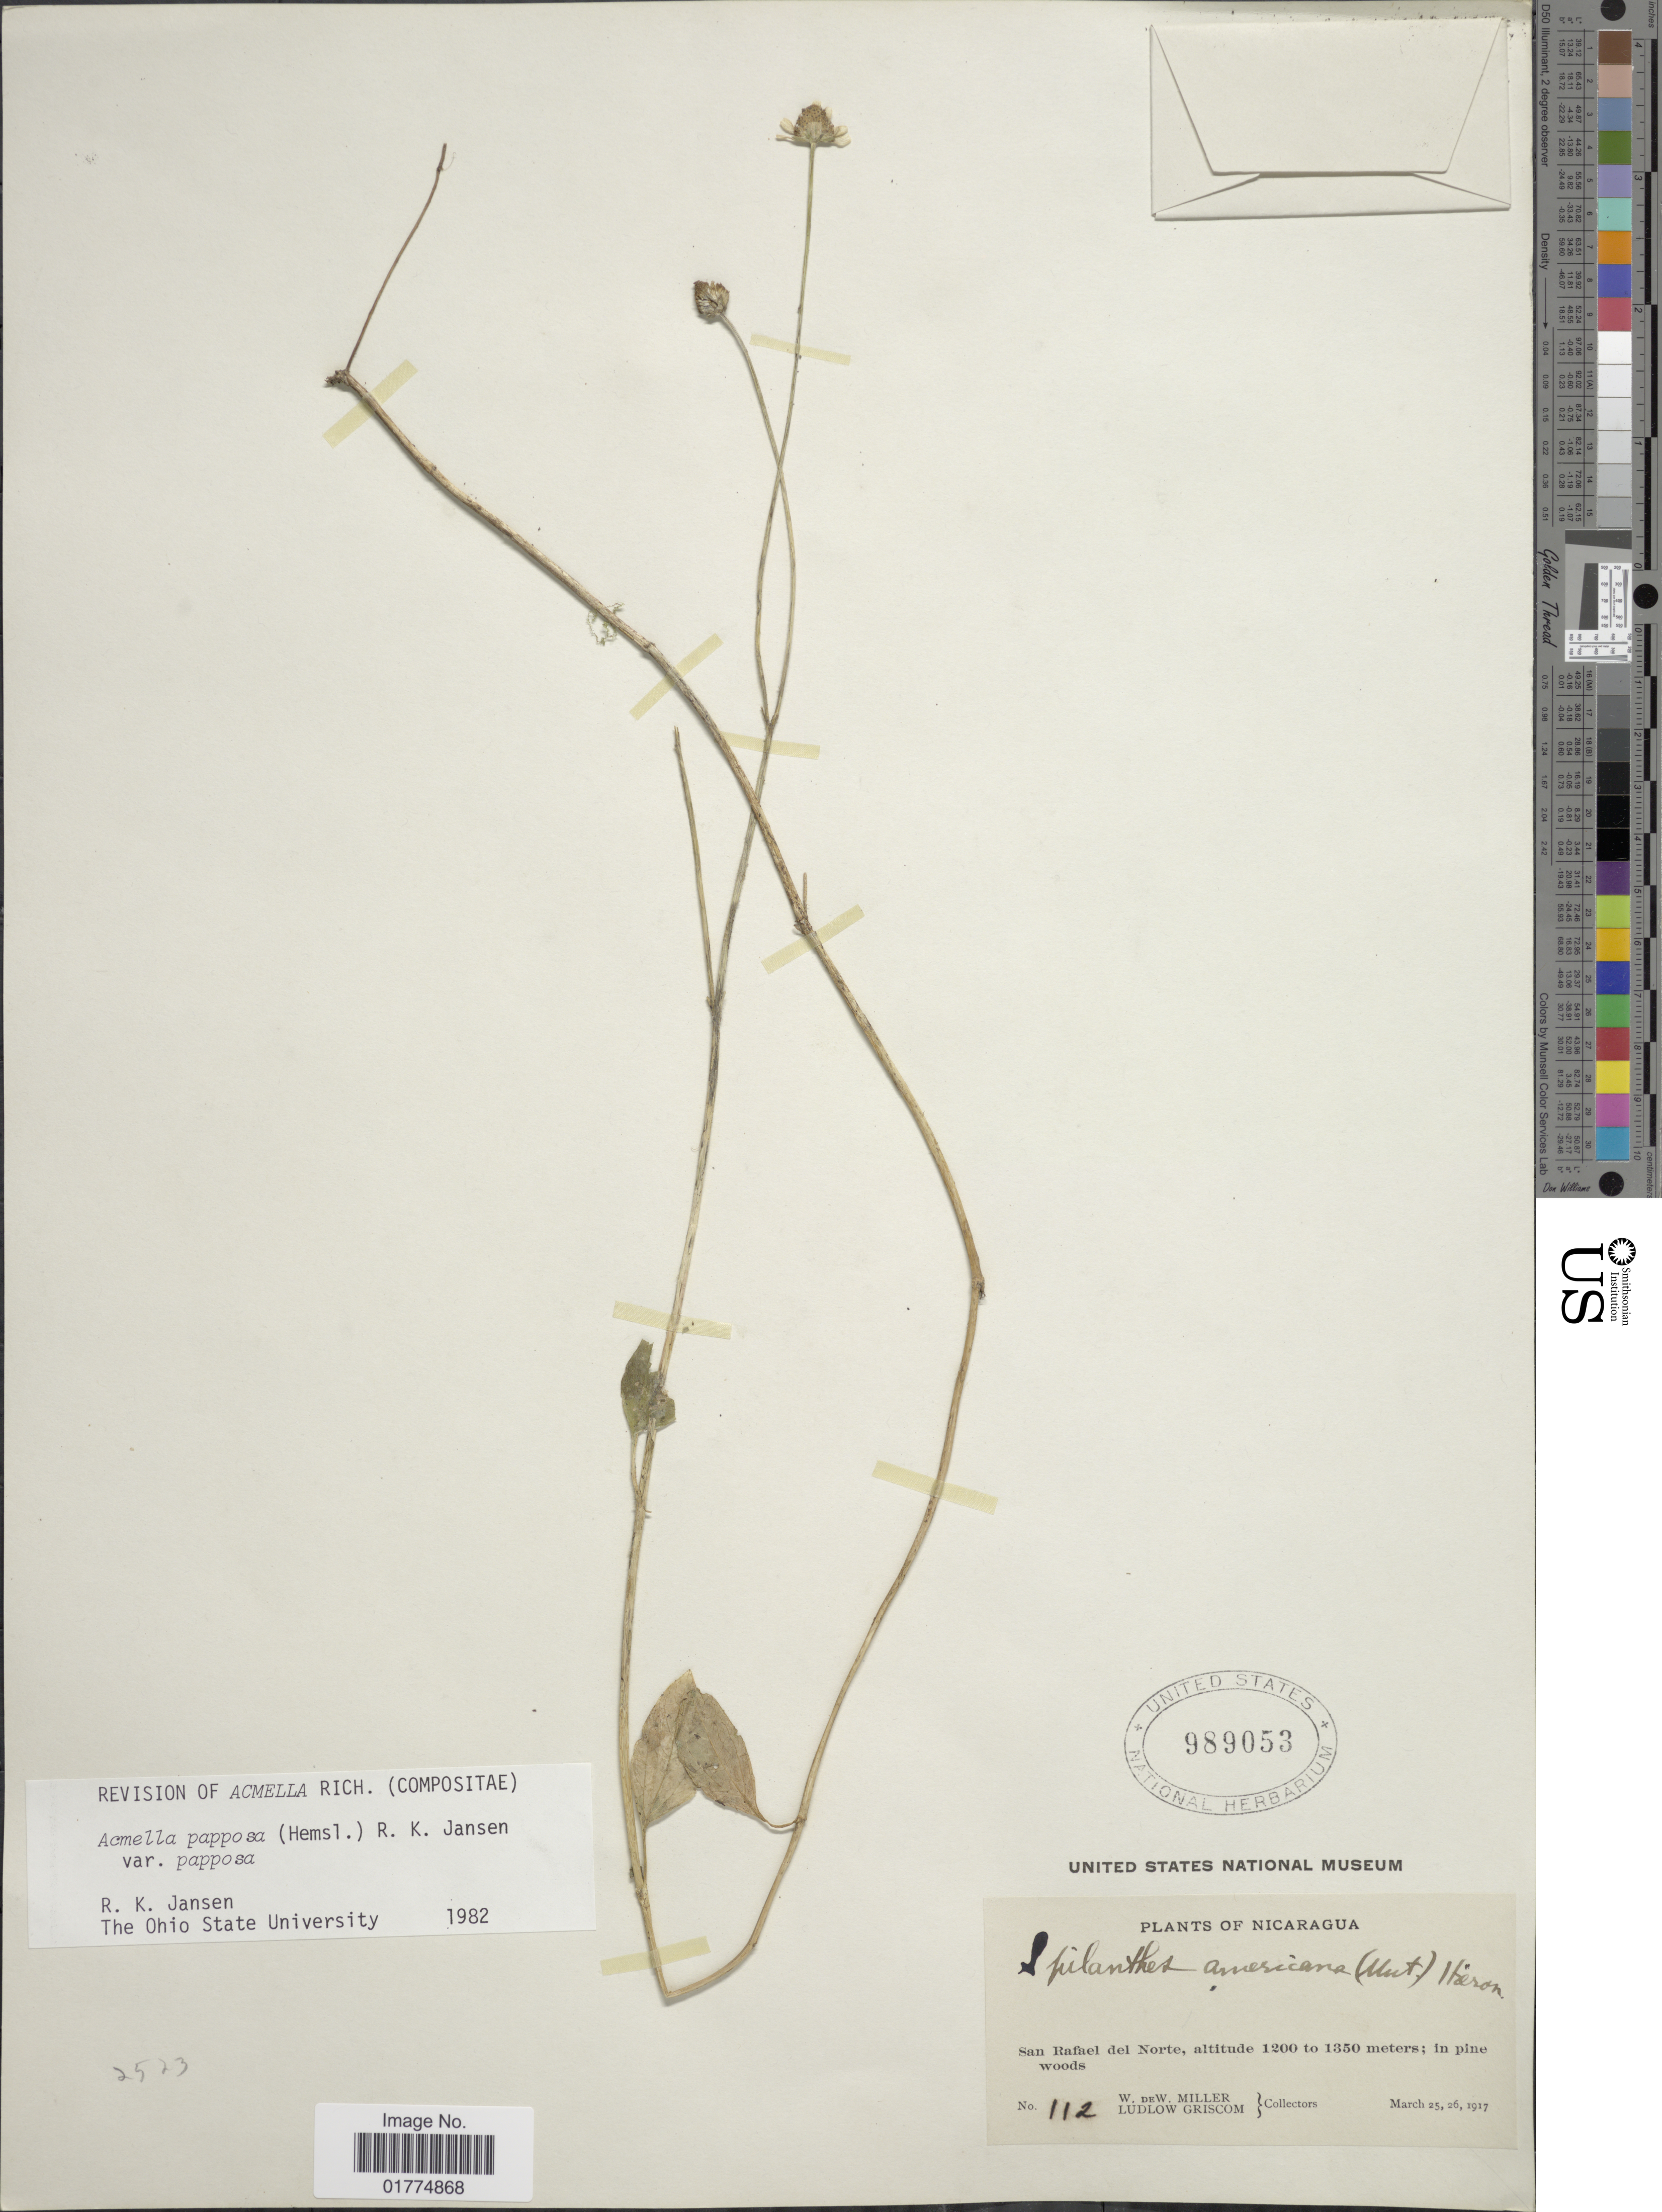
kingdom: Plantae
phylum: Tracheophyta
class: Magnoliopsida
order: Asterales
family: Asteraceae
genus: Acmella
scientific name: Acmella papposa var. papposa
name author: (Hemsl.) R.K. Jansen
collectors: W. W. Miller & L. Griscom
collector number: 112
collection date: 1917-03-25/1917-03-26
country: Nicaragua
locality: San Rafael del Norte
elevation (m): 1200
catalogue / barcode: US 989053